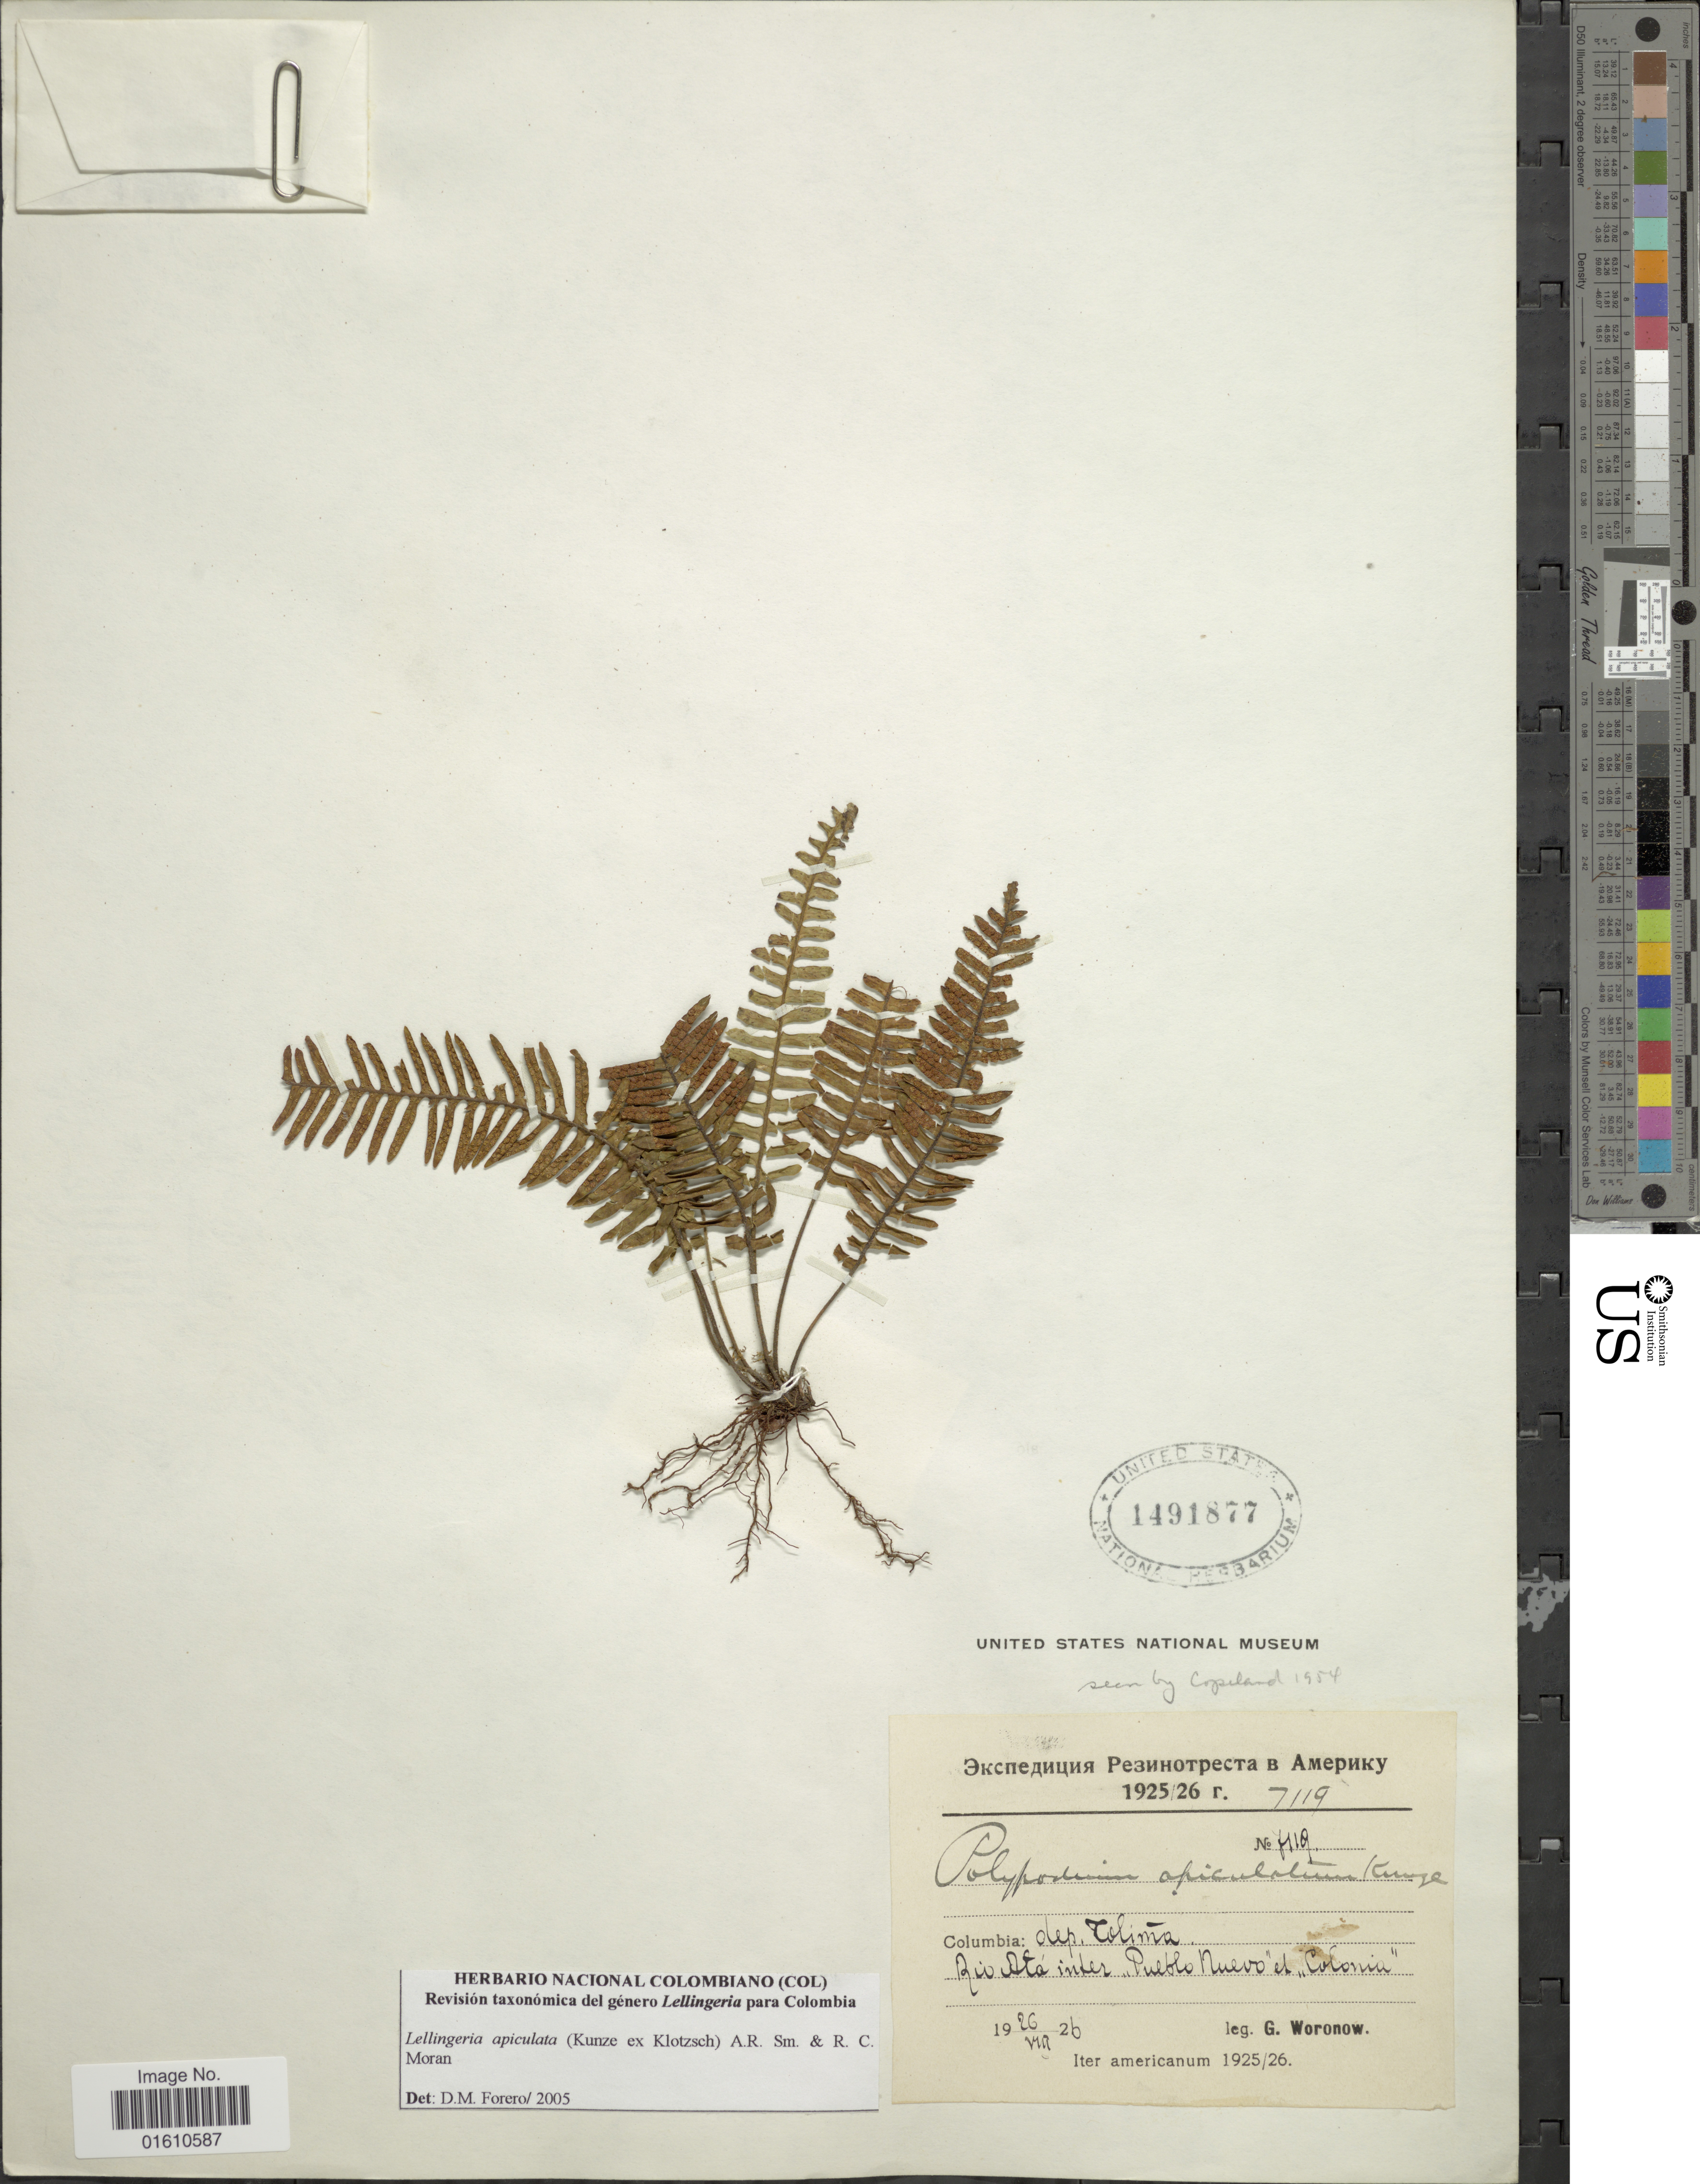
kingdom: Plantae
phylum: Tracheophyta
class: Polypodiopsida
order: Polypodiales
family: Polypodiaceae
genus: Lellingeria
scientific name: Lellingeria apiculata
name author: (Kunze ex Klotzsch) A.R. Sm. & R.C. Moran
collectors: G. Woronow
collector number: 418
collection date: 1926-03-26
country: Colombia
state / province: Tolima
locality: Columbia: dep. Tolima, Rio Ata inter ,,Pueblo Nuevo" el ,,Colonia"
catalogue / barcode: US 491877